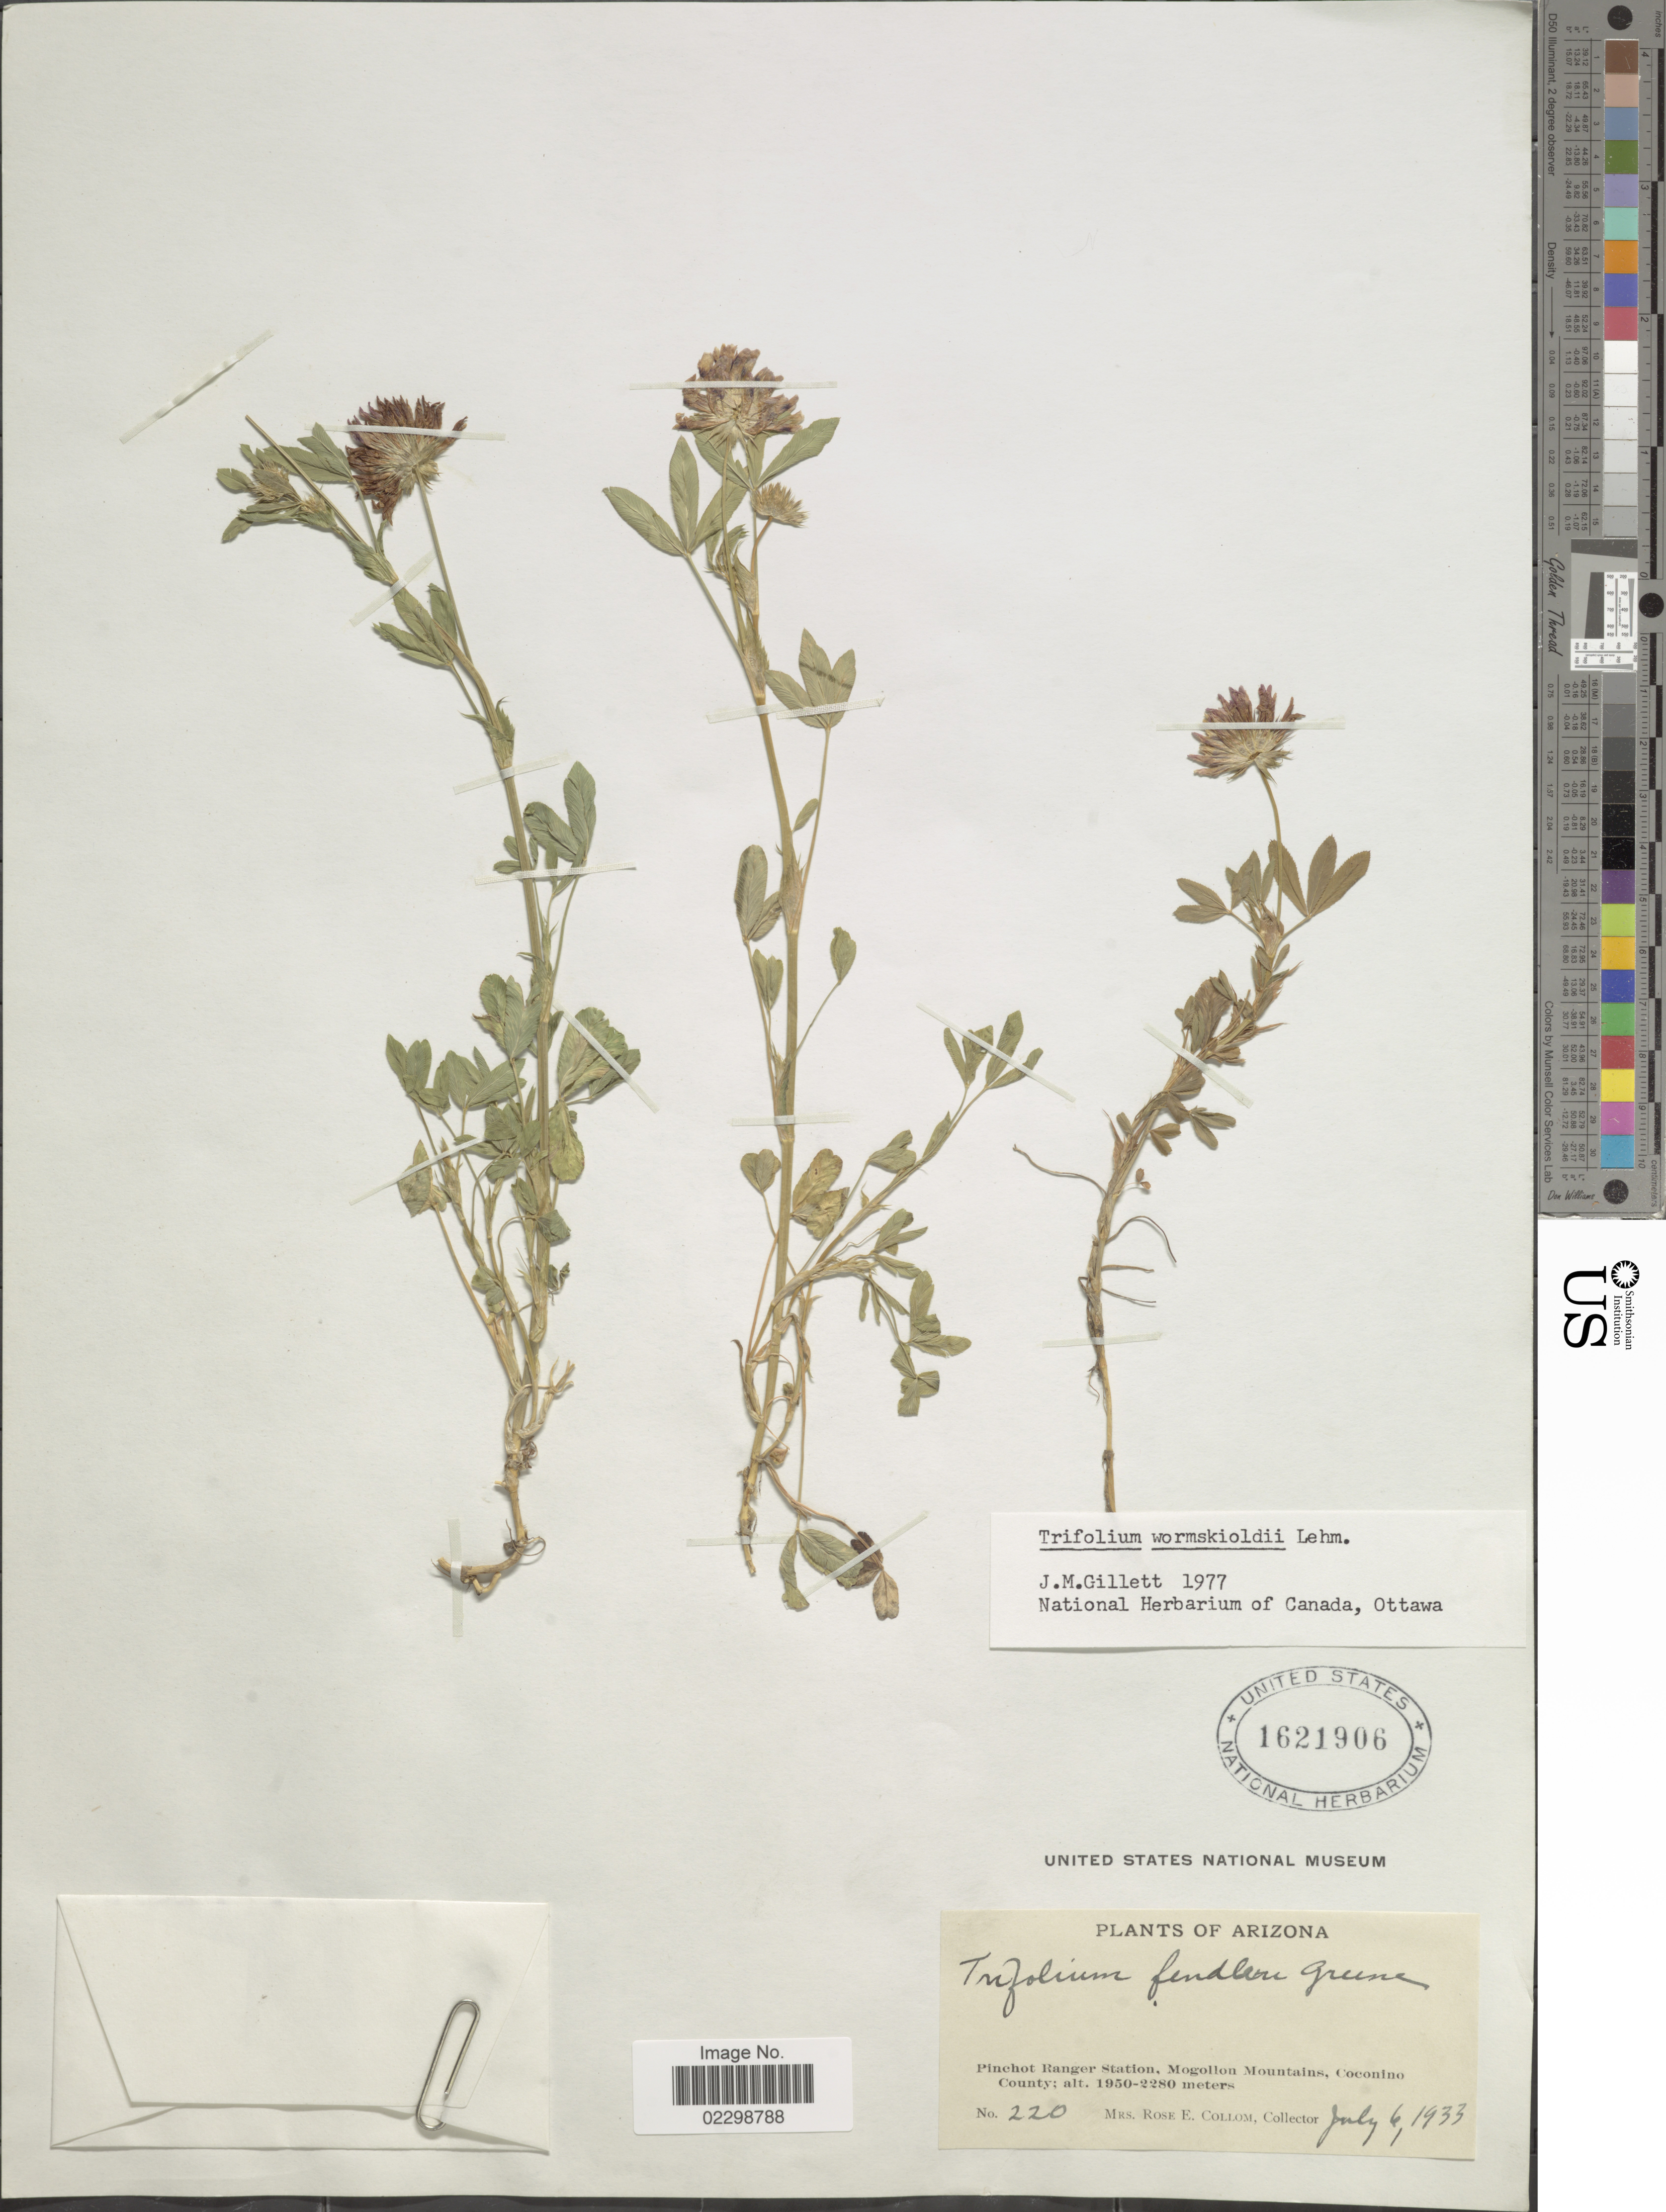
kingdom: Plantae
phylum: Tracheophyta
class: Magnoliopsida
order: Fabales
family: Fabaceae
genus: Trifolium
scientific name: Trifolium wormskioldii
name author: Lehm.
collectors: R. E. Collom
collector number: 220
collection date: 1933-07-06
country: United States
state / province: Arizona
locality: Pinchot Ranger Station, Mogollon Mountains, Coconino County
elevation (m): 1950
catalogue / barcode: US 1621906